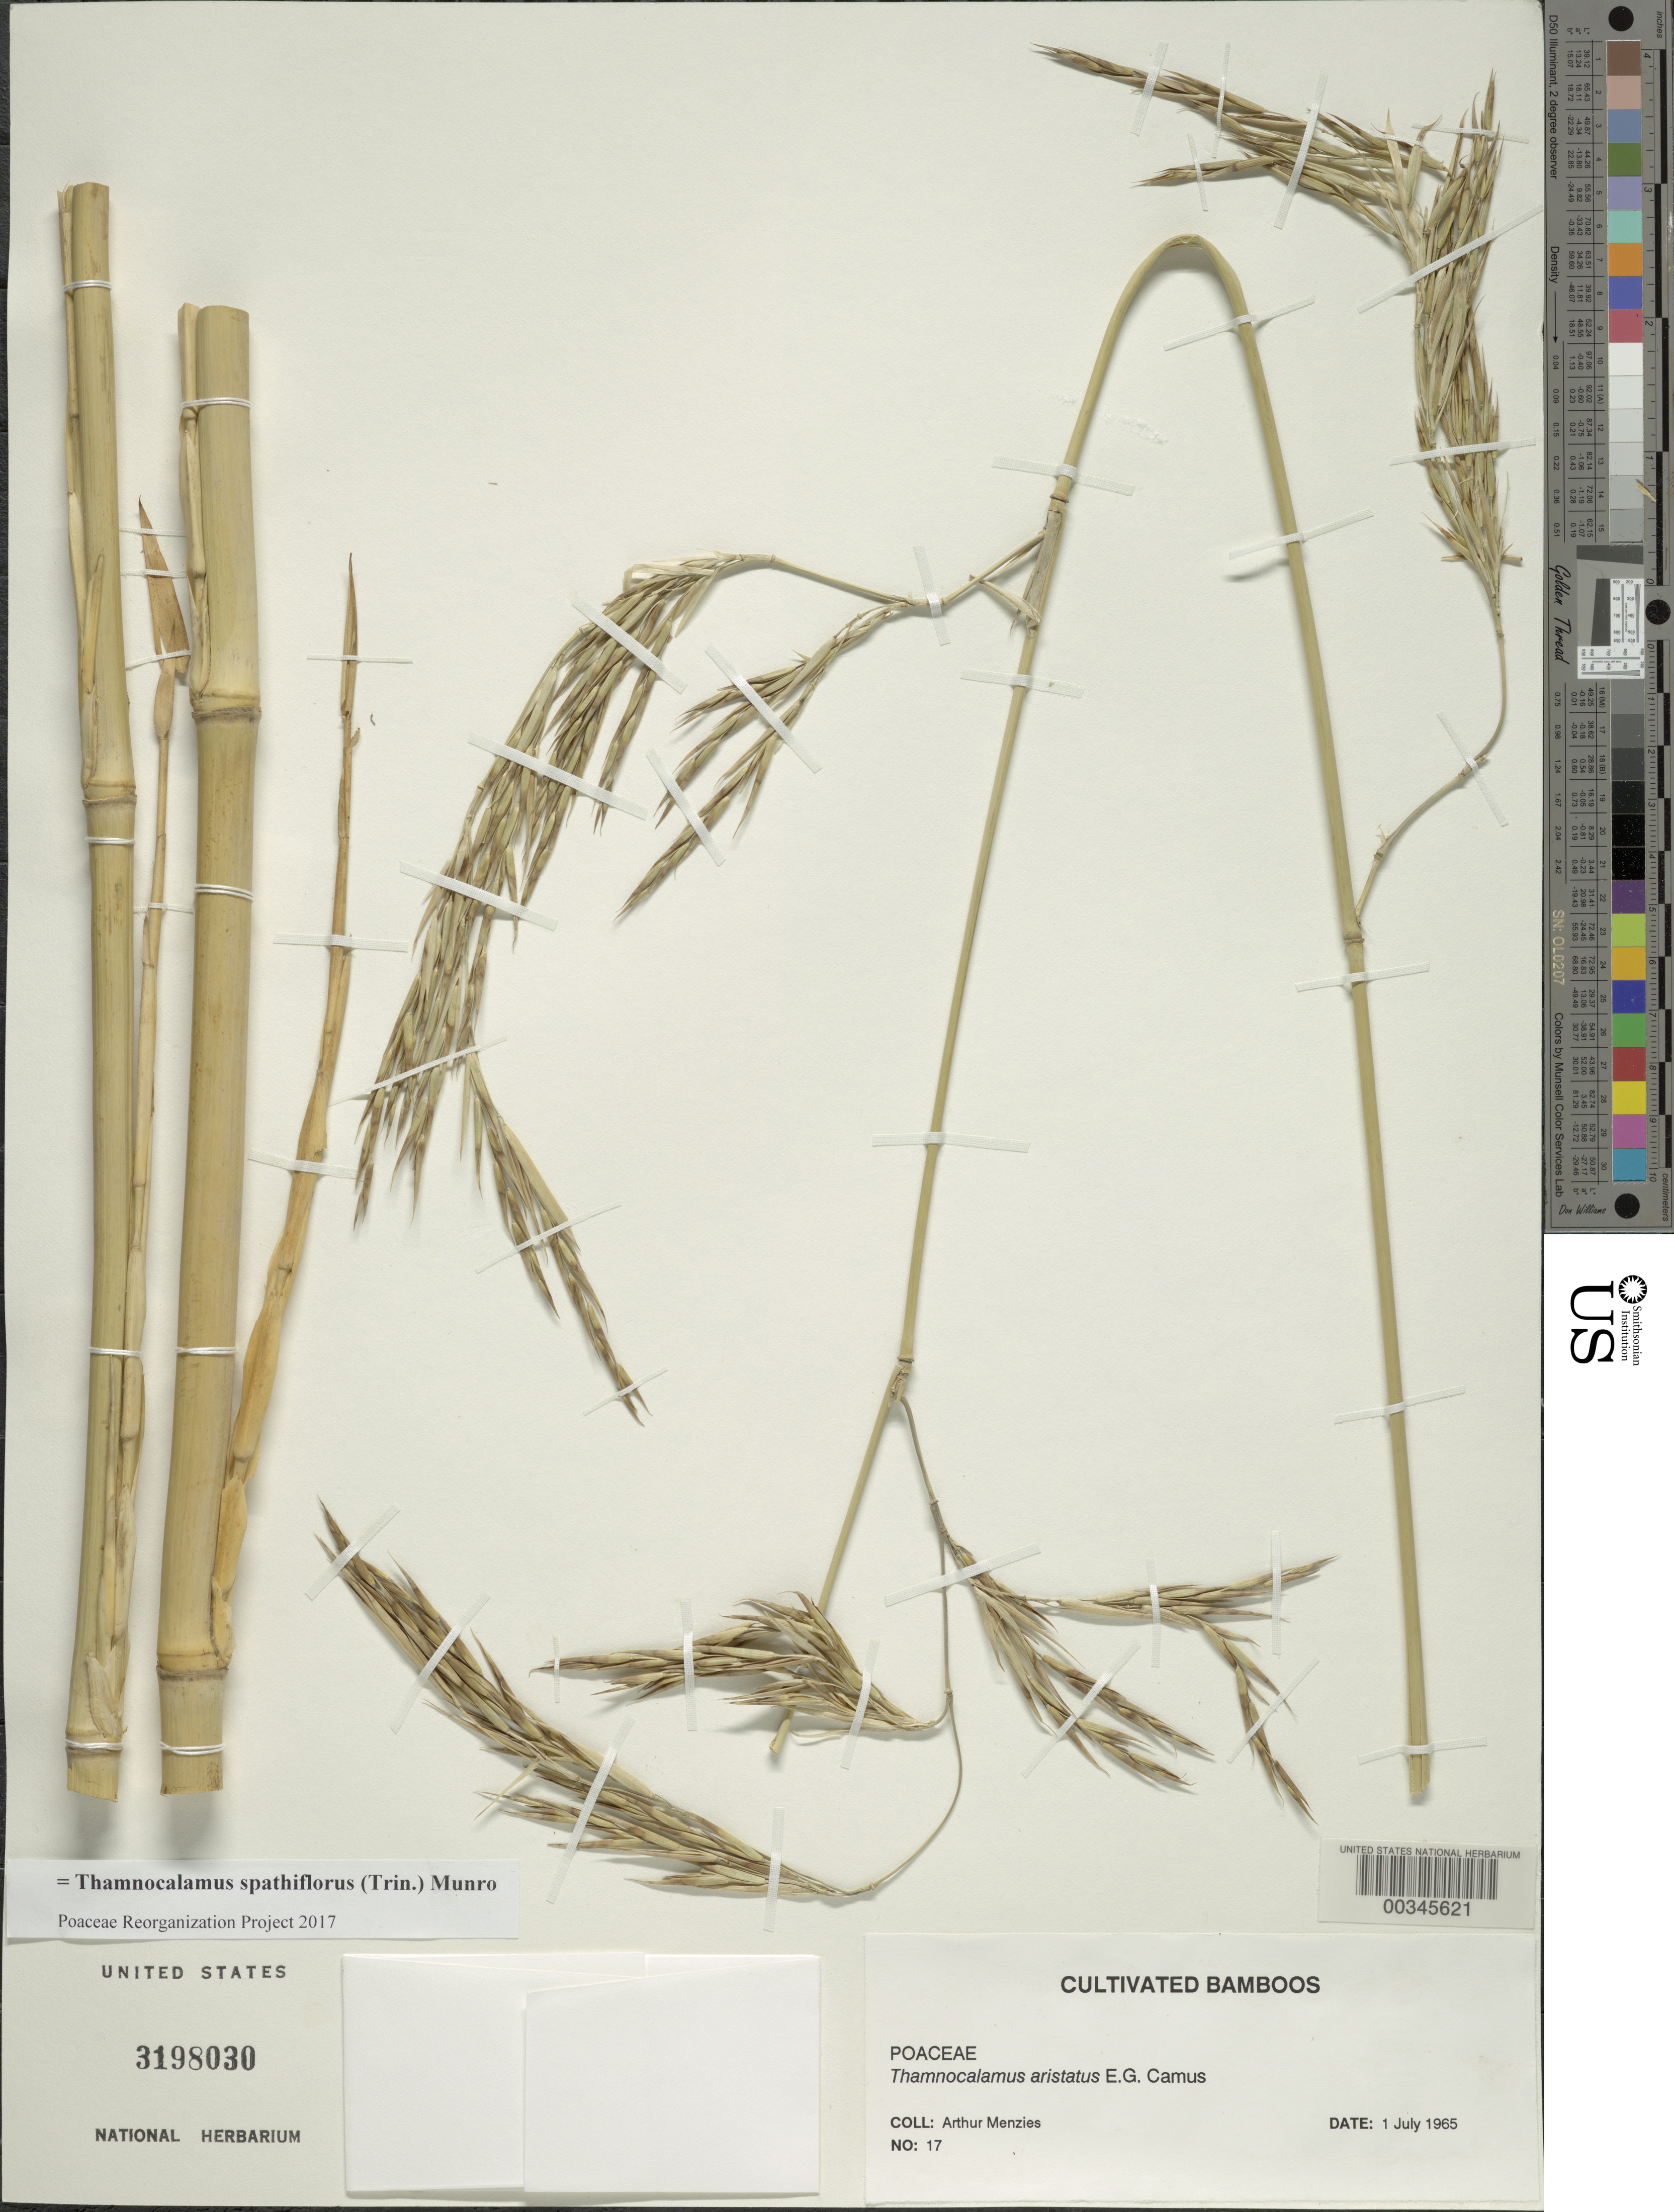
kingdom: Plantae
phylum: Tracheophyta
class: Liliopsida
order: Poales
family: Poaceae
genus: Thamnocalamus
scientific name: Thamnocalamus spathiflorus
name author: (Trin.) Munro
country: United States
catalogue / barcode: US 3198030